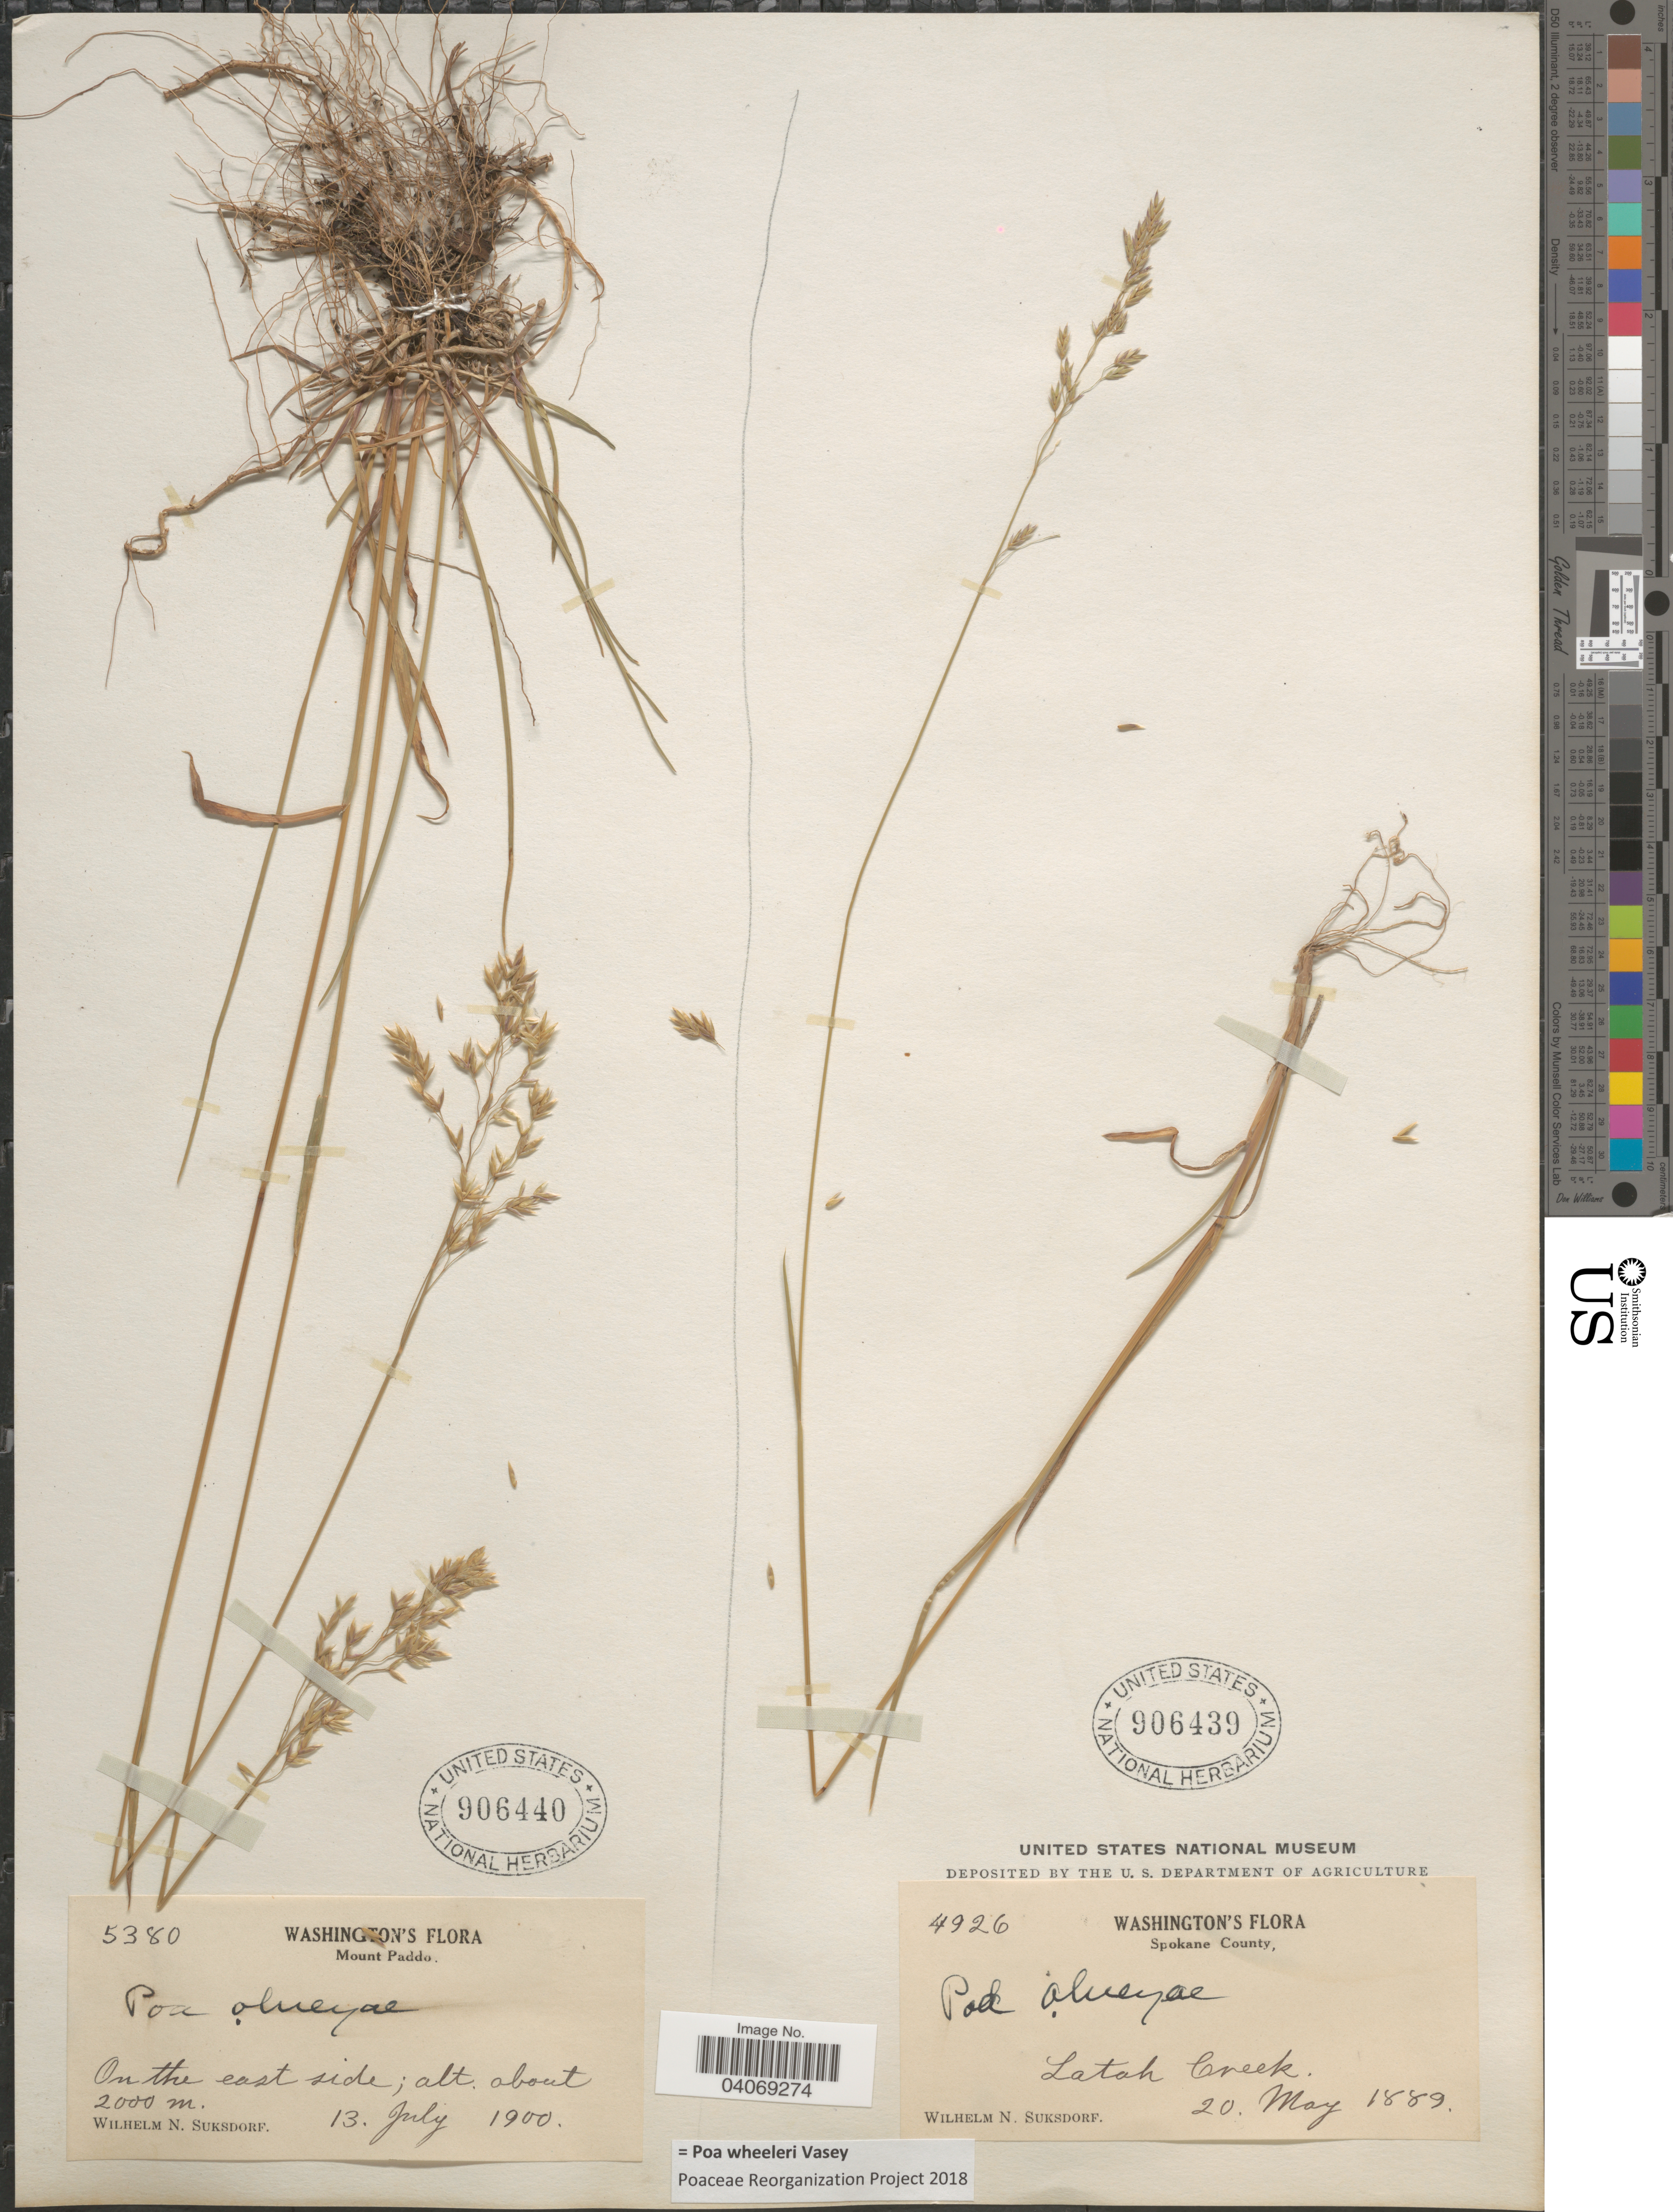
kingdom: Plantae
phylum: Tracheophyta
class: Liliopsida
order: Poales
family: Poaceae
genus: Poa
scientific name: Poa wheeleri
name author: Vasey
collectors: W. N. Suksdorf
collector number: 5380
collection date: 1900-07-13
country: United States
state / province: Washington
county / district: Skamania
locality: Mount Paddo. On the east side.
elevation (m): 2000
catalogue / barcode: US 906440